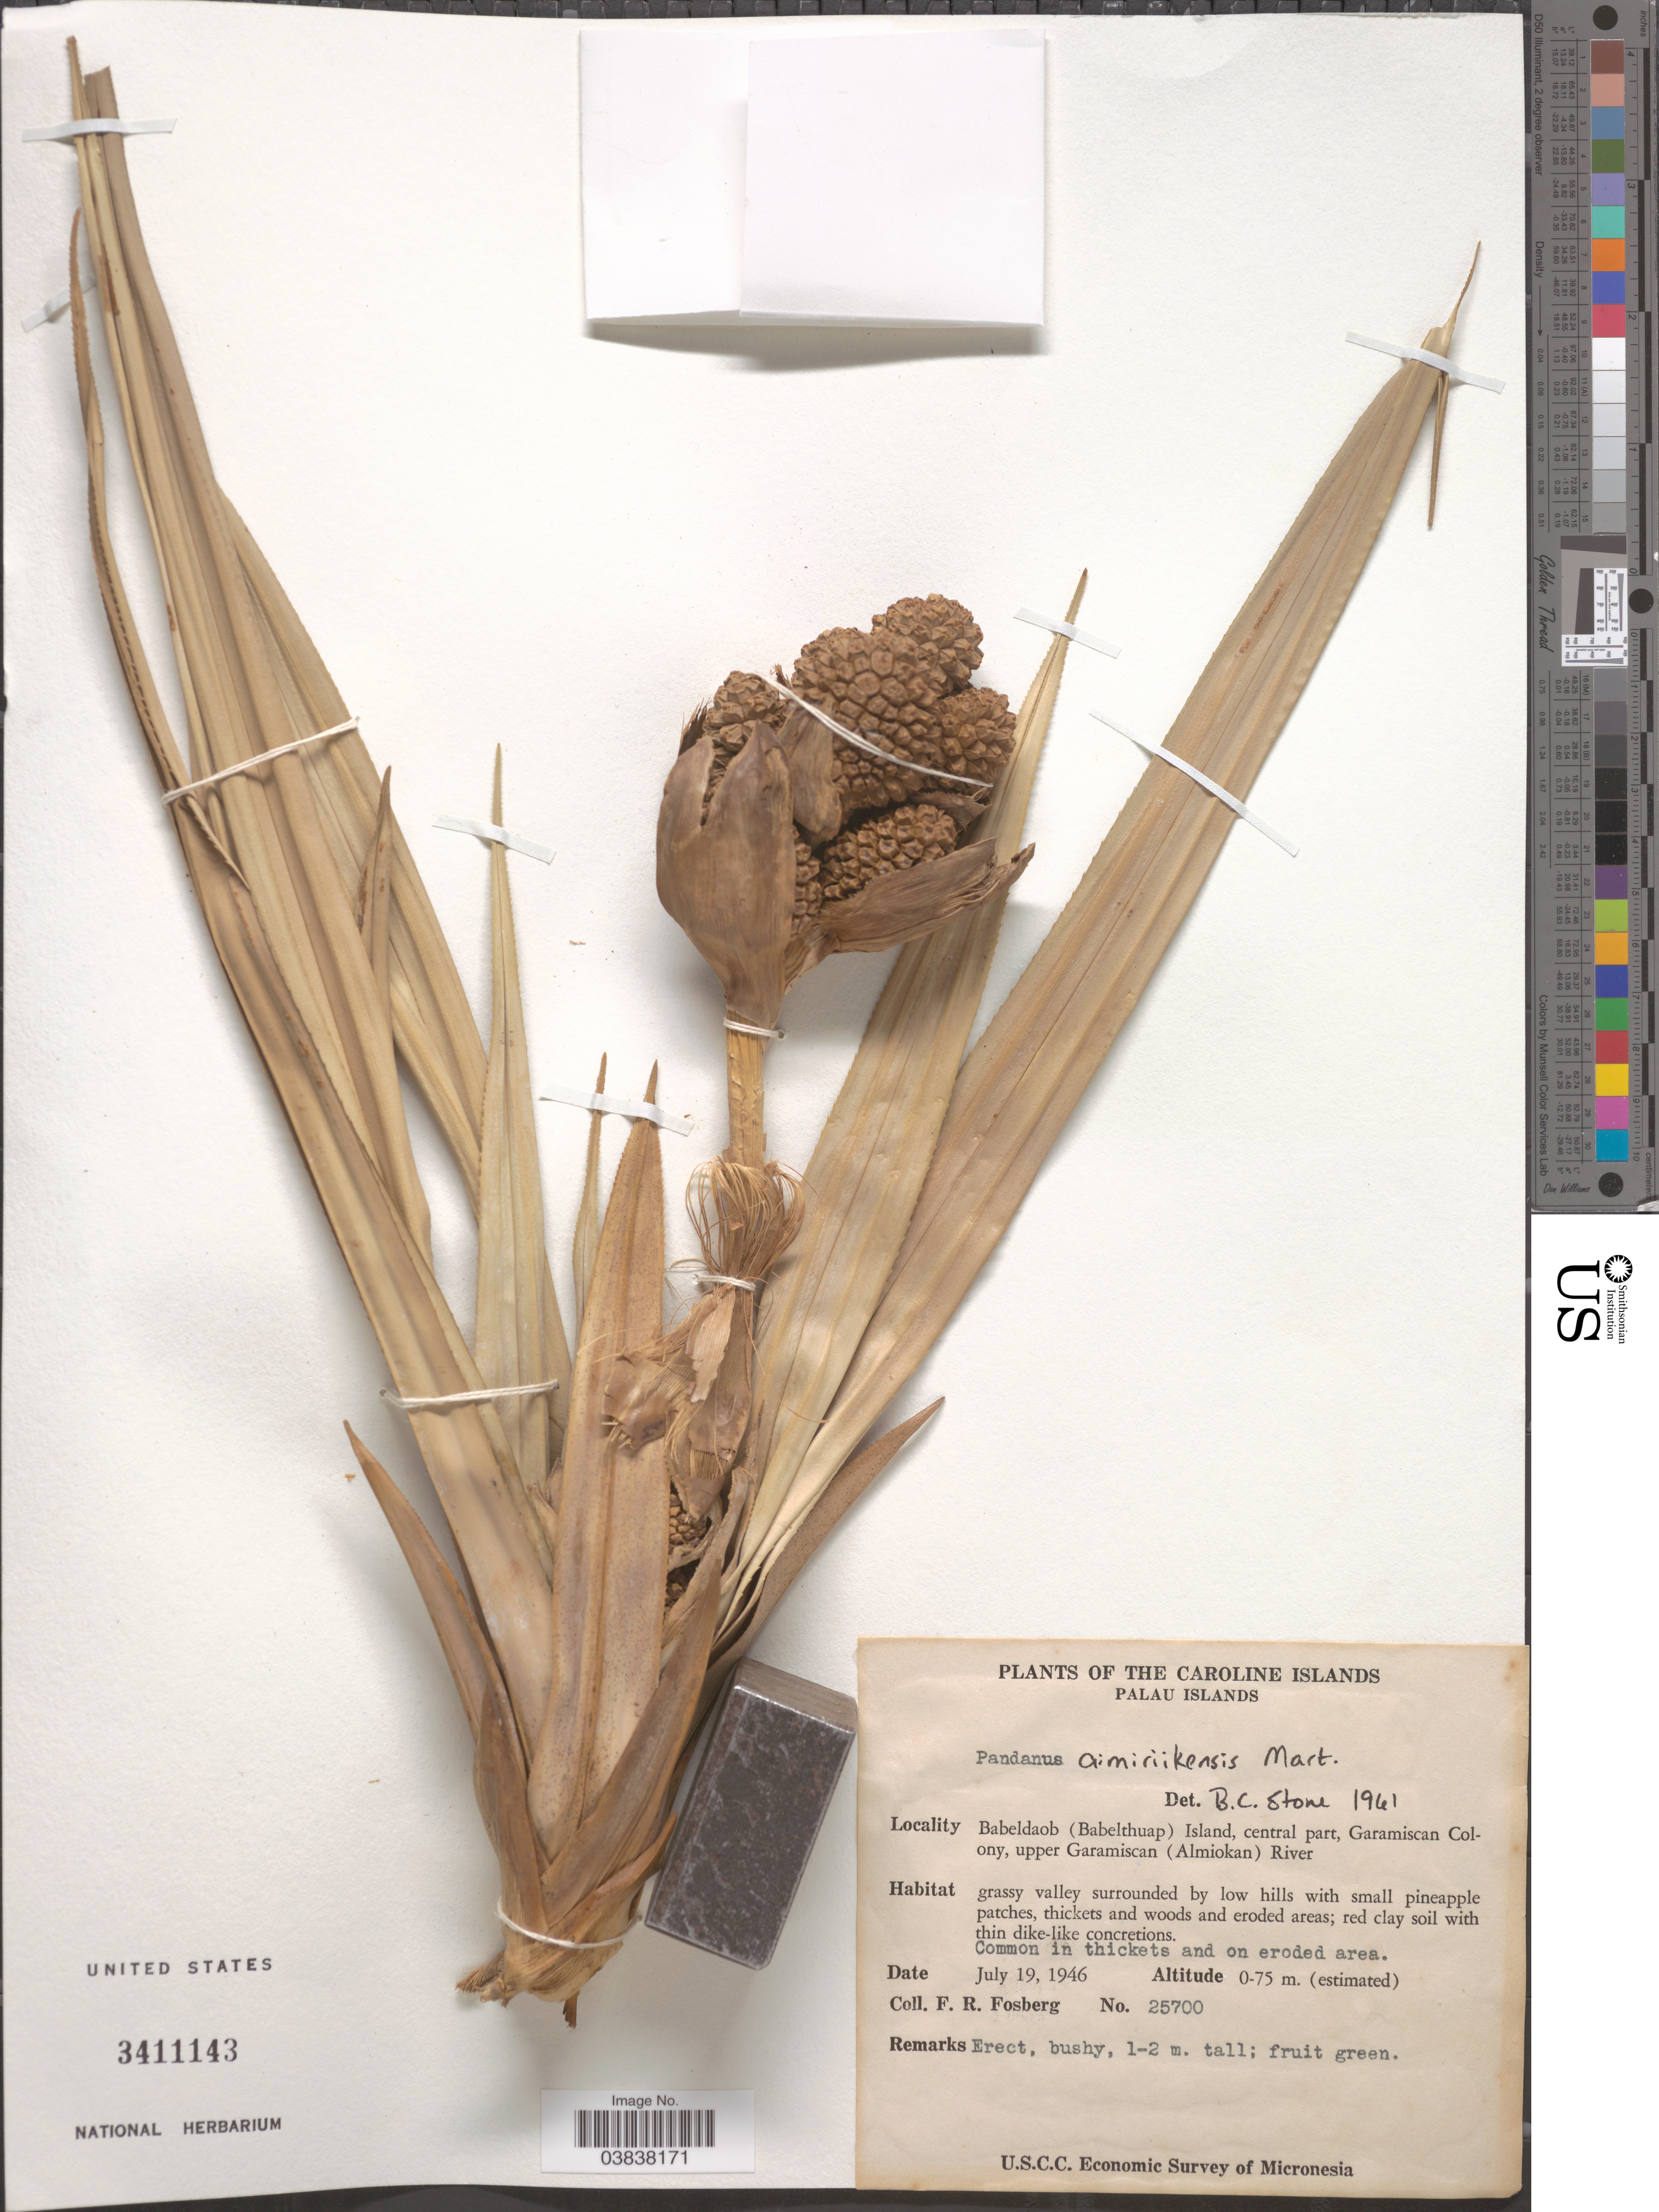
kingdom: Plantae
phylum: Tracheophyta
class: Liliopsida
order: Pandanales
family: Pandanaceae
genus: Pandanus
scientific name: Pandanus aimiriikensis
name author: Martelli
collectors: F. R. Fosberg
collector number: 25700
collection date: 1946-07-19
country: Palau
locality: The Caroline Islands. Palau Islands. Babeldaob (Babelthuap) Island, central part, Garamiscan Colony, upper Garamiscan (Almiokan) River. In thickets and on eroded area.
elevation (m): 0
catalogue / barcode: US 3411143